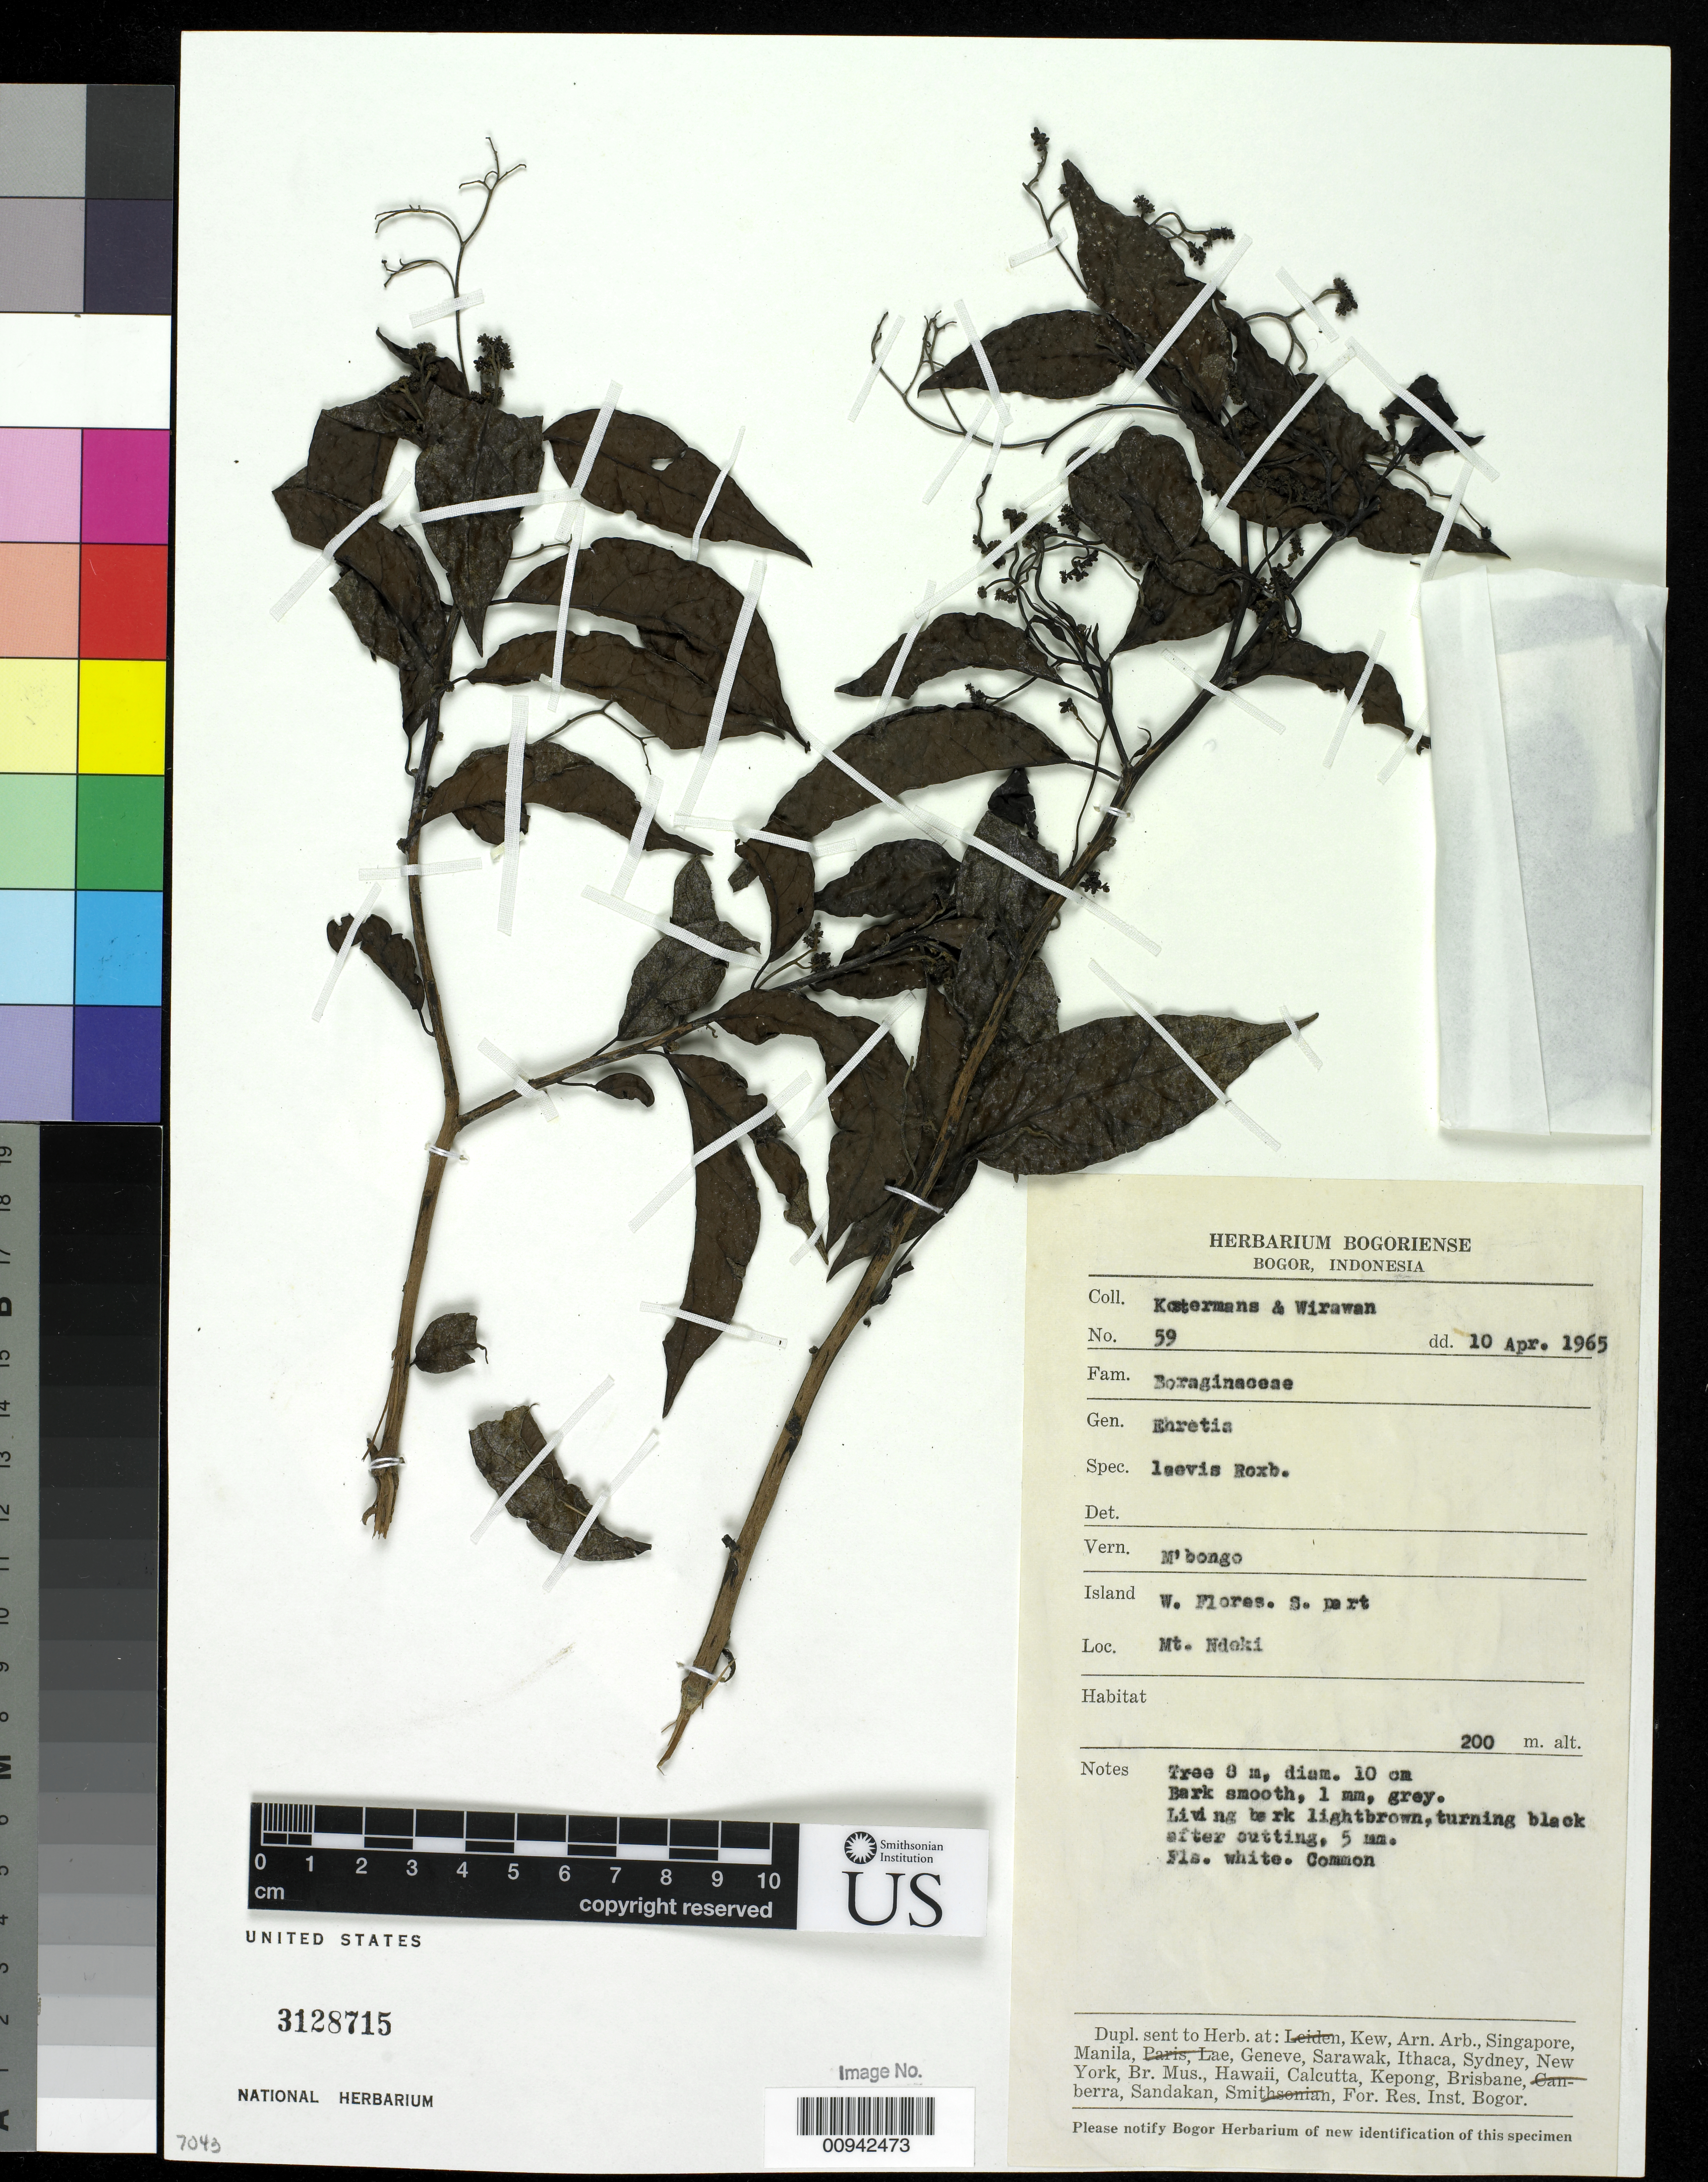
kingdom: Plantae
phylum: Tracheophyta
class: Magnoliopsida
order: Boraginales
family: Ehretiaceae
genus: Ehretia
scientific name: Ehretia laevis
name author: Roxb.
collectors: A. J. G. Kostermans & N. Wirawan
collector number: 59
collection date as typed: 10 Apr 1965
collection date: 1965-04-10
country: Indonesia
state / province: Lesser Sunda Is.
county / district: East Nusa Tenggara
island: Flores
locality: Mt. Ndeki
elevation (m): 200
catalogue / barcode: US 3128715